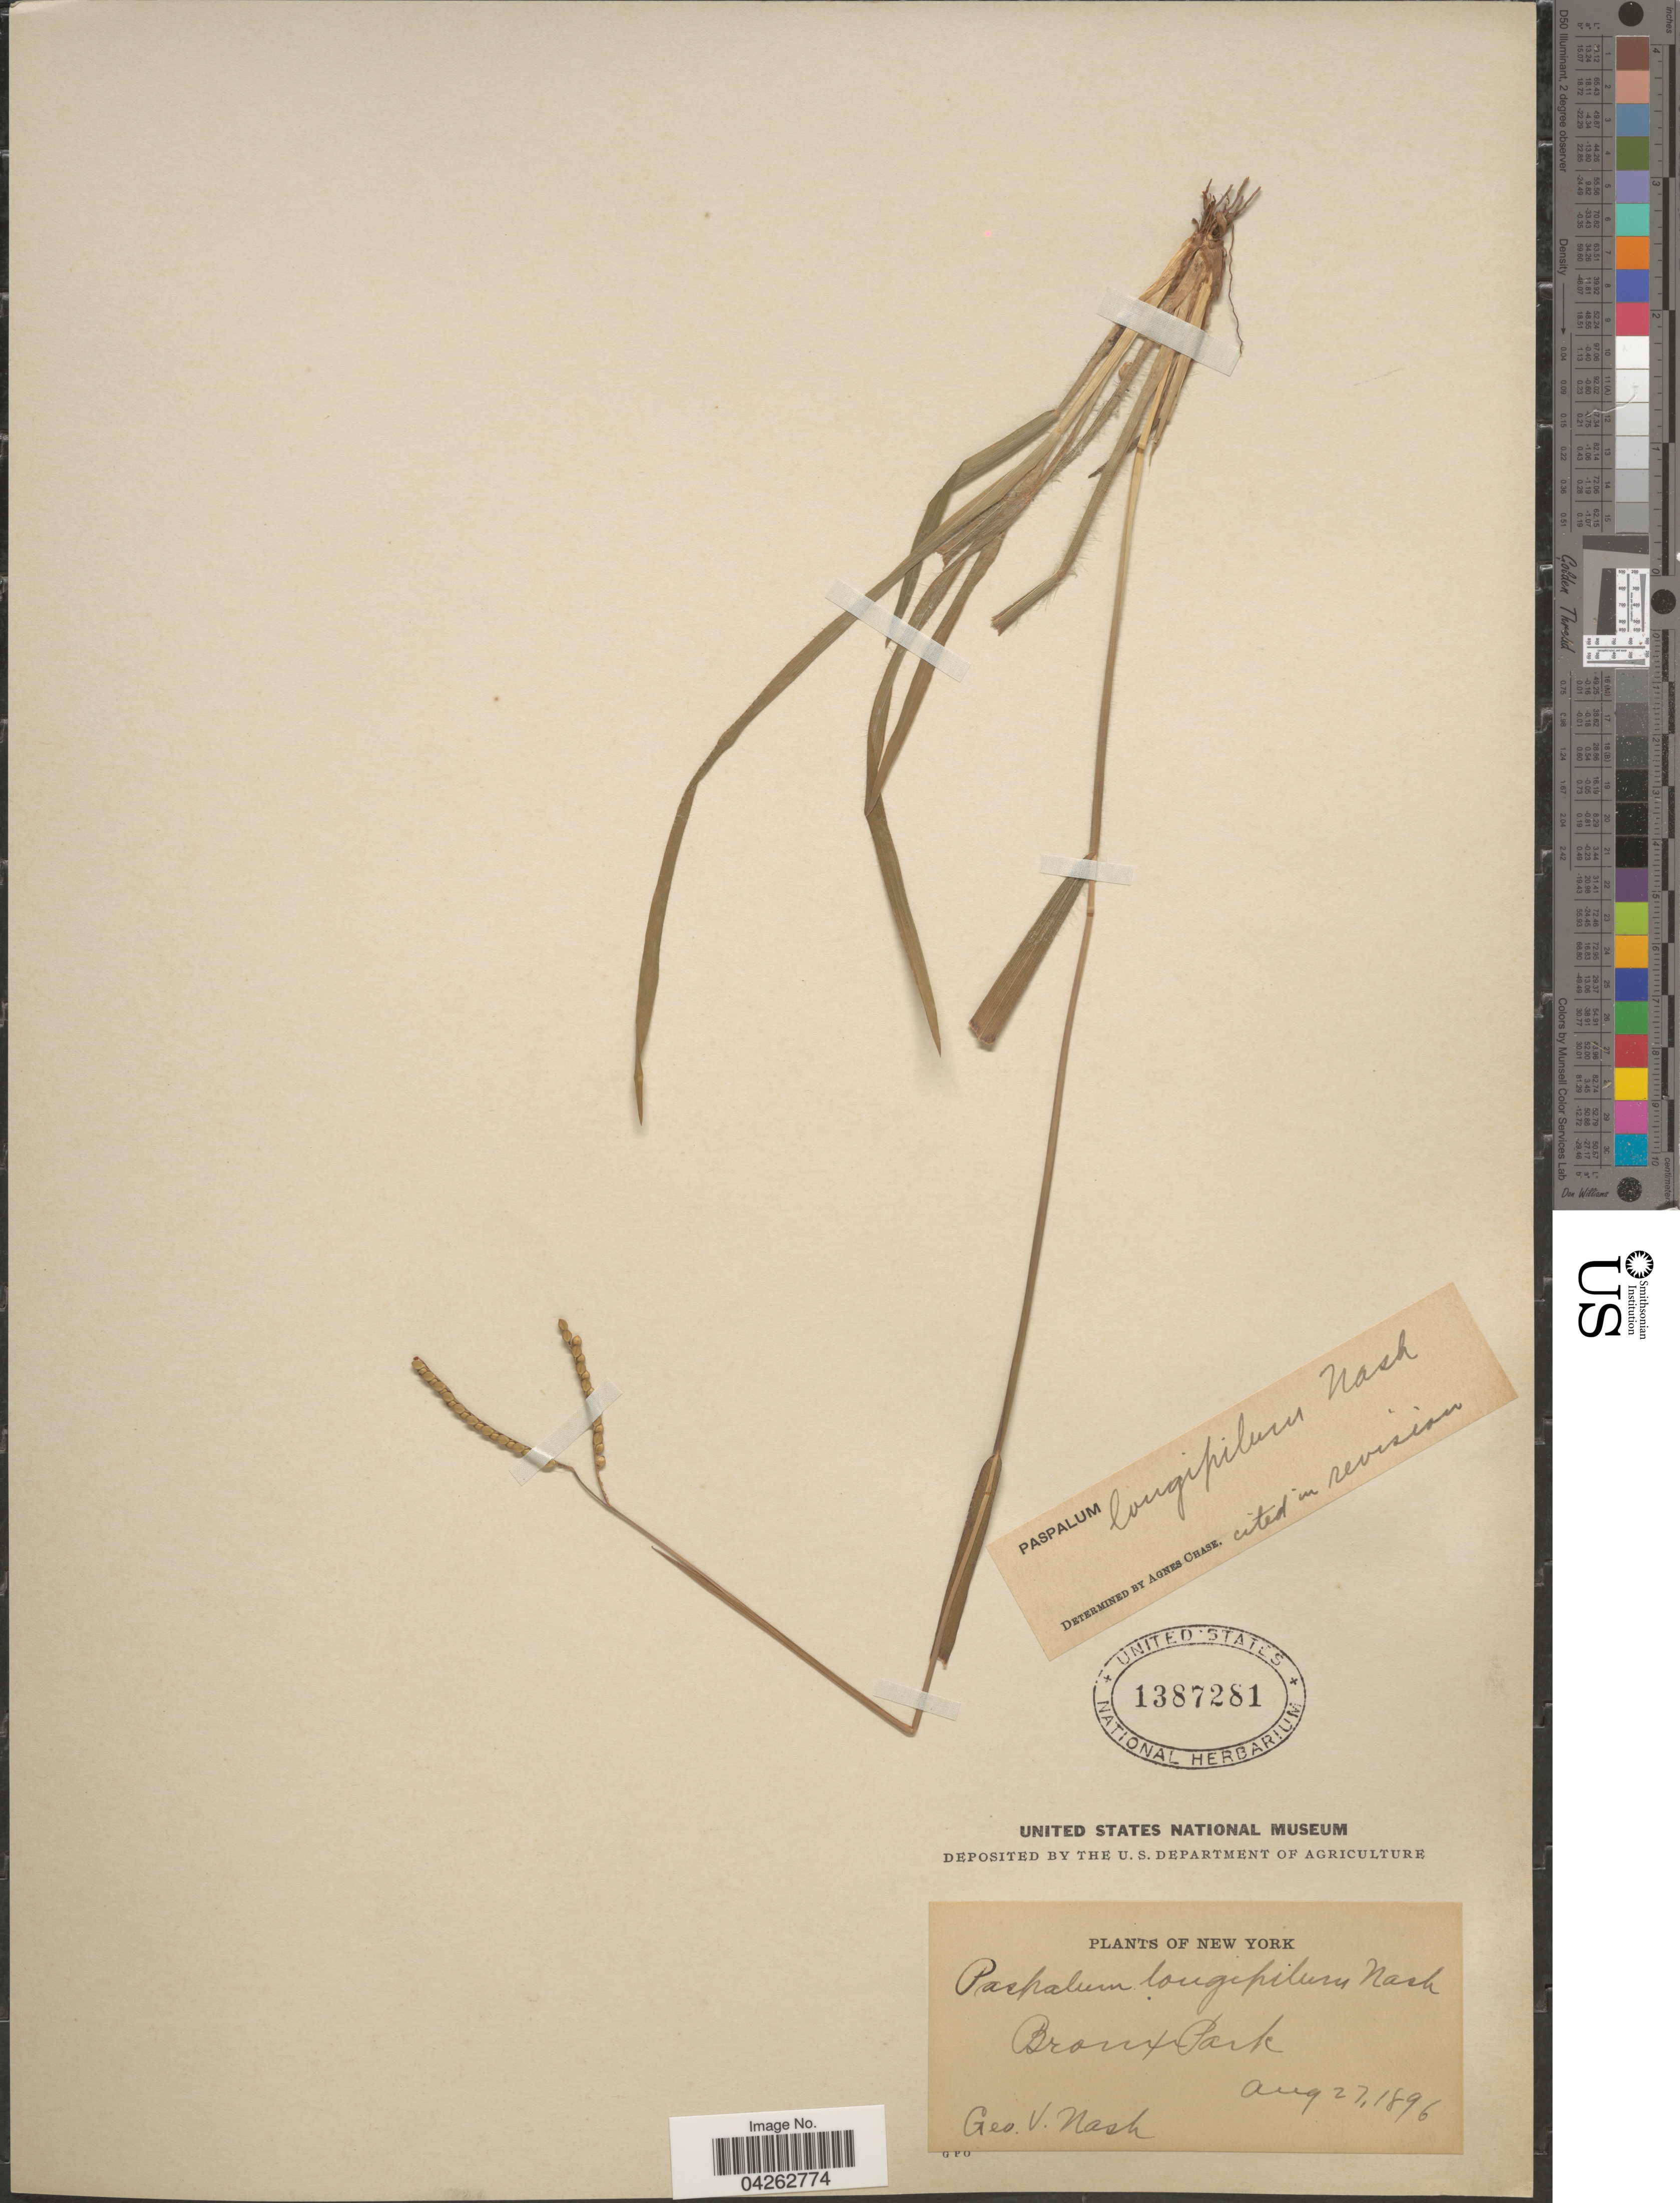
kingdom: Plantae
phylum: Tracheophyta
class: Liliopsida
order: Poales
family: Poaceae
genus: Paspalum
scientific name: Paspalum longipilum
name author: Nash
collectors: G. V. Nash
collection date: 1896-08-27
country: United States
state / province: New York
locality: Bronx Park.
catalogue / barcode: US 1387281